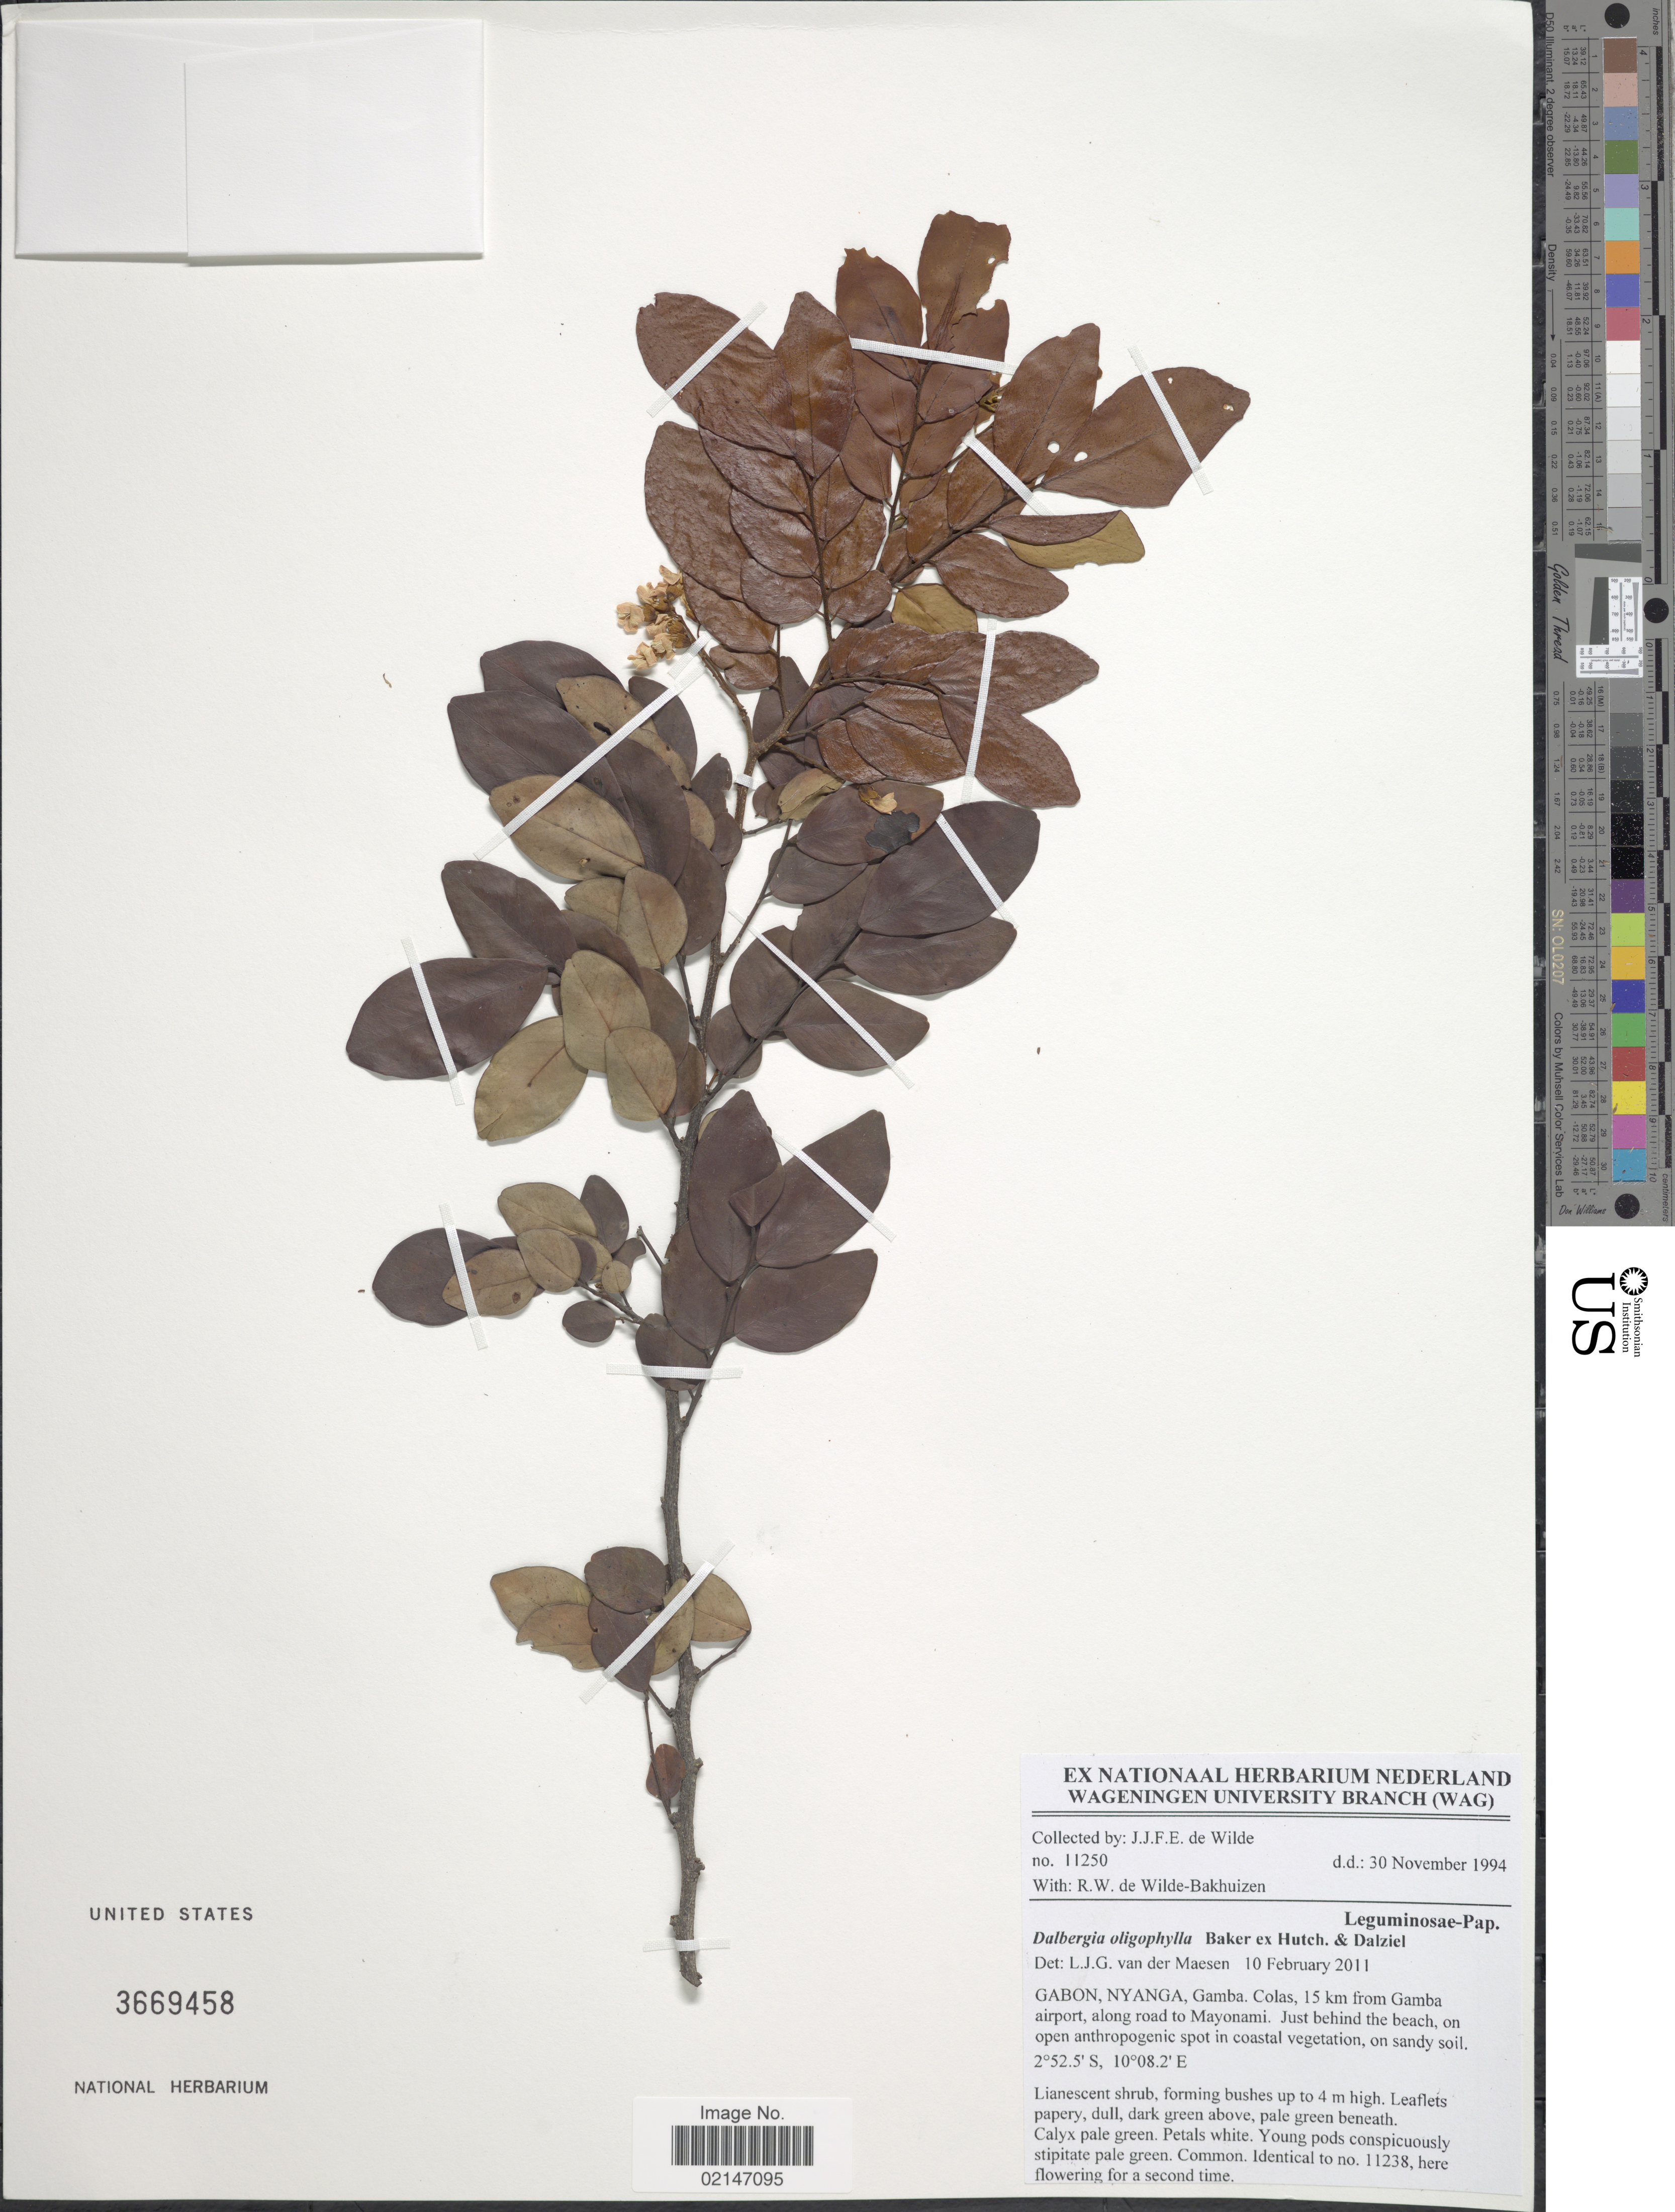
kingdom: Plantae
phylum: Tracheophyta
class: Magnoliopsida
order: Fabales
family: Fabaceae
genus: Dalbergia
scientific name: Dalbergia oligophylla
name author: Hosok.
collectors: J.J. de Wilde & R. Wilde-Bakhuizen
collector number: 11250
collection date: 1994-11-30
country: Gabon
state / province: Nyanga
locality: Gabon, Gamba, Colas, 15 km from Gamba airport, along road to Mayonami, just behind the beach, on open anthropogenic spot in coastal vegetation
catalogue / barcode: US 3669458